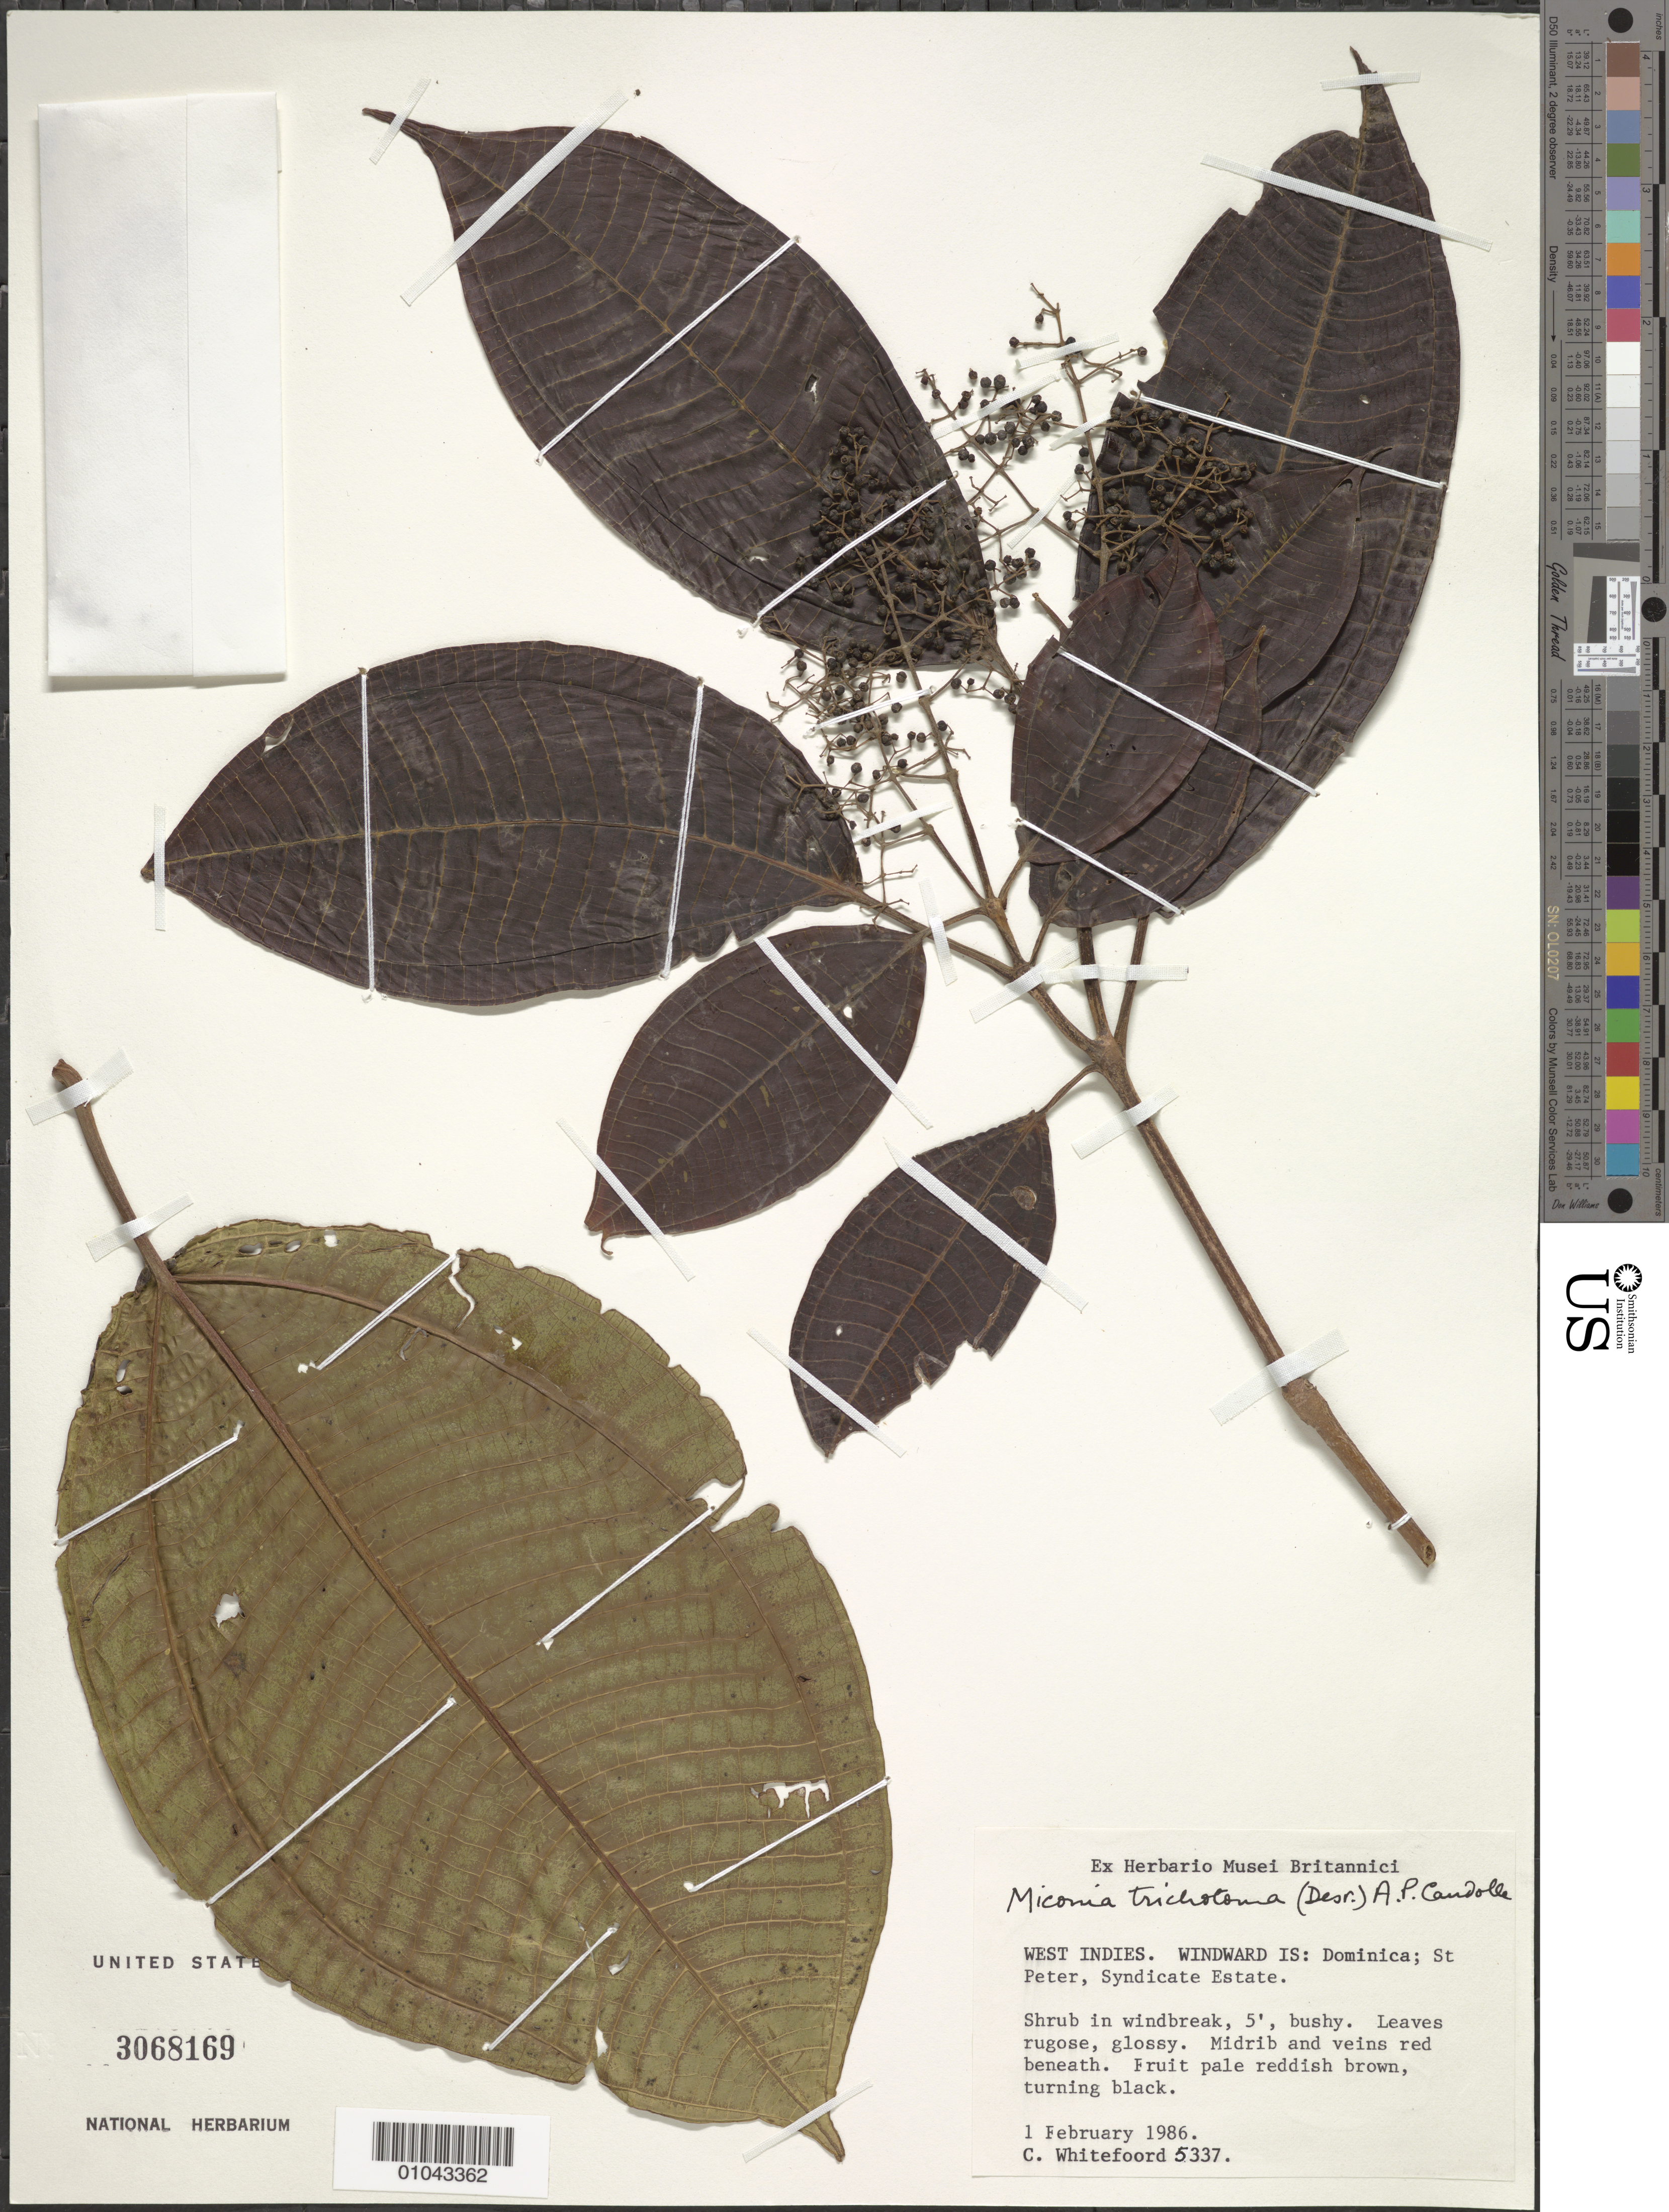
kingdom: Plantae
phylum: Tracheophyta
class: Magnoliopsida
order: Myrtales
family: Melastomataceae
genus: Miconia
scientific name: Miconia trichotoma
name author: (Desr.) DC.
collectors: C. Whitefoord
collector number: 5337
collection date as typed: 01 Feb 1986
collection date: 1986-02-01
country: Dominica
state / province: St. Peter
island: Dominica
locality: Syndicate Estate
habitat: In windbreak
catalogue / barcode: US 3068169